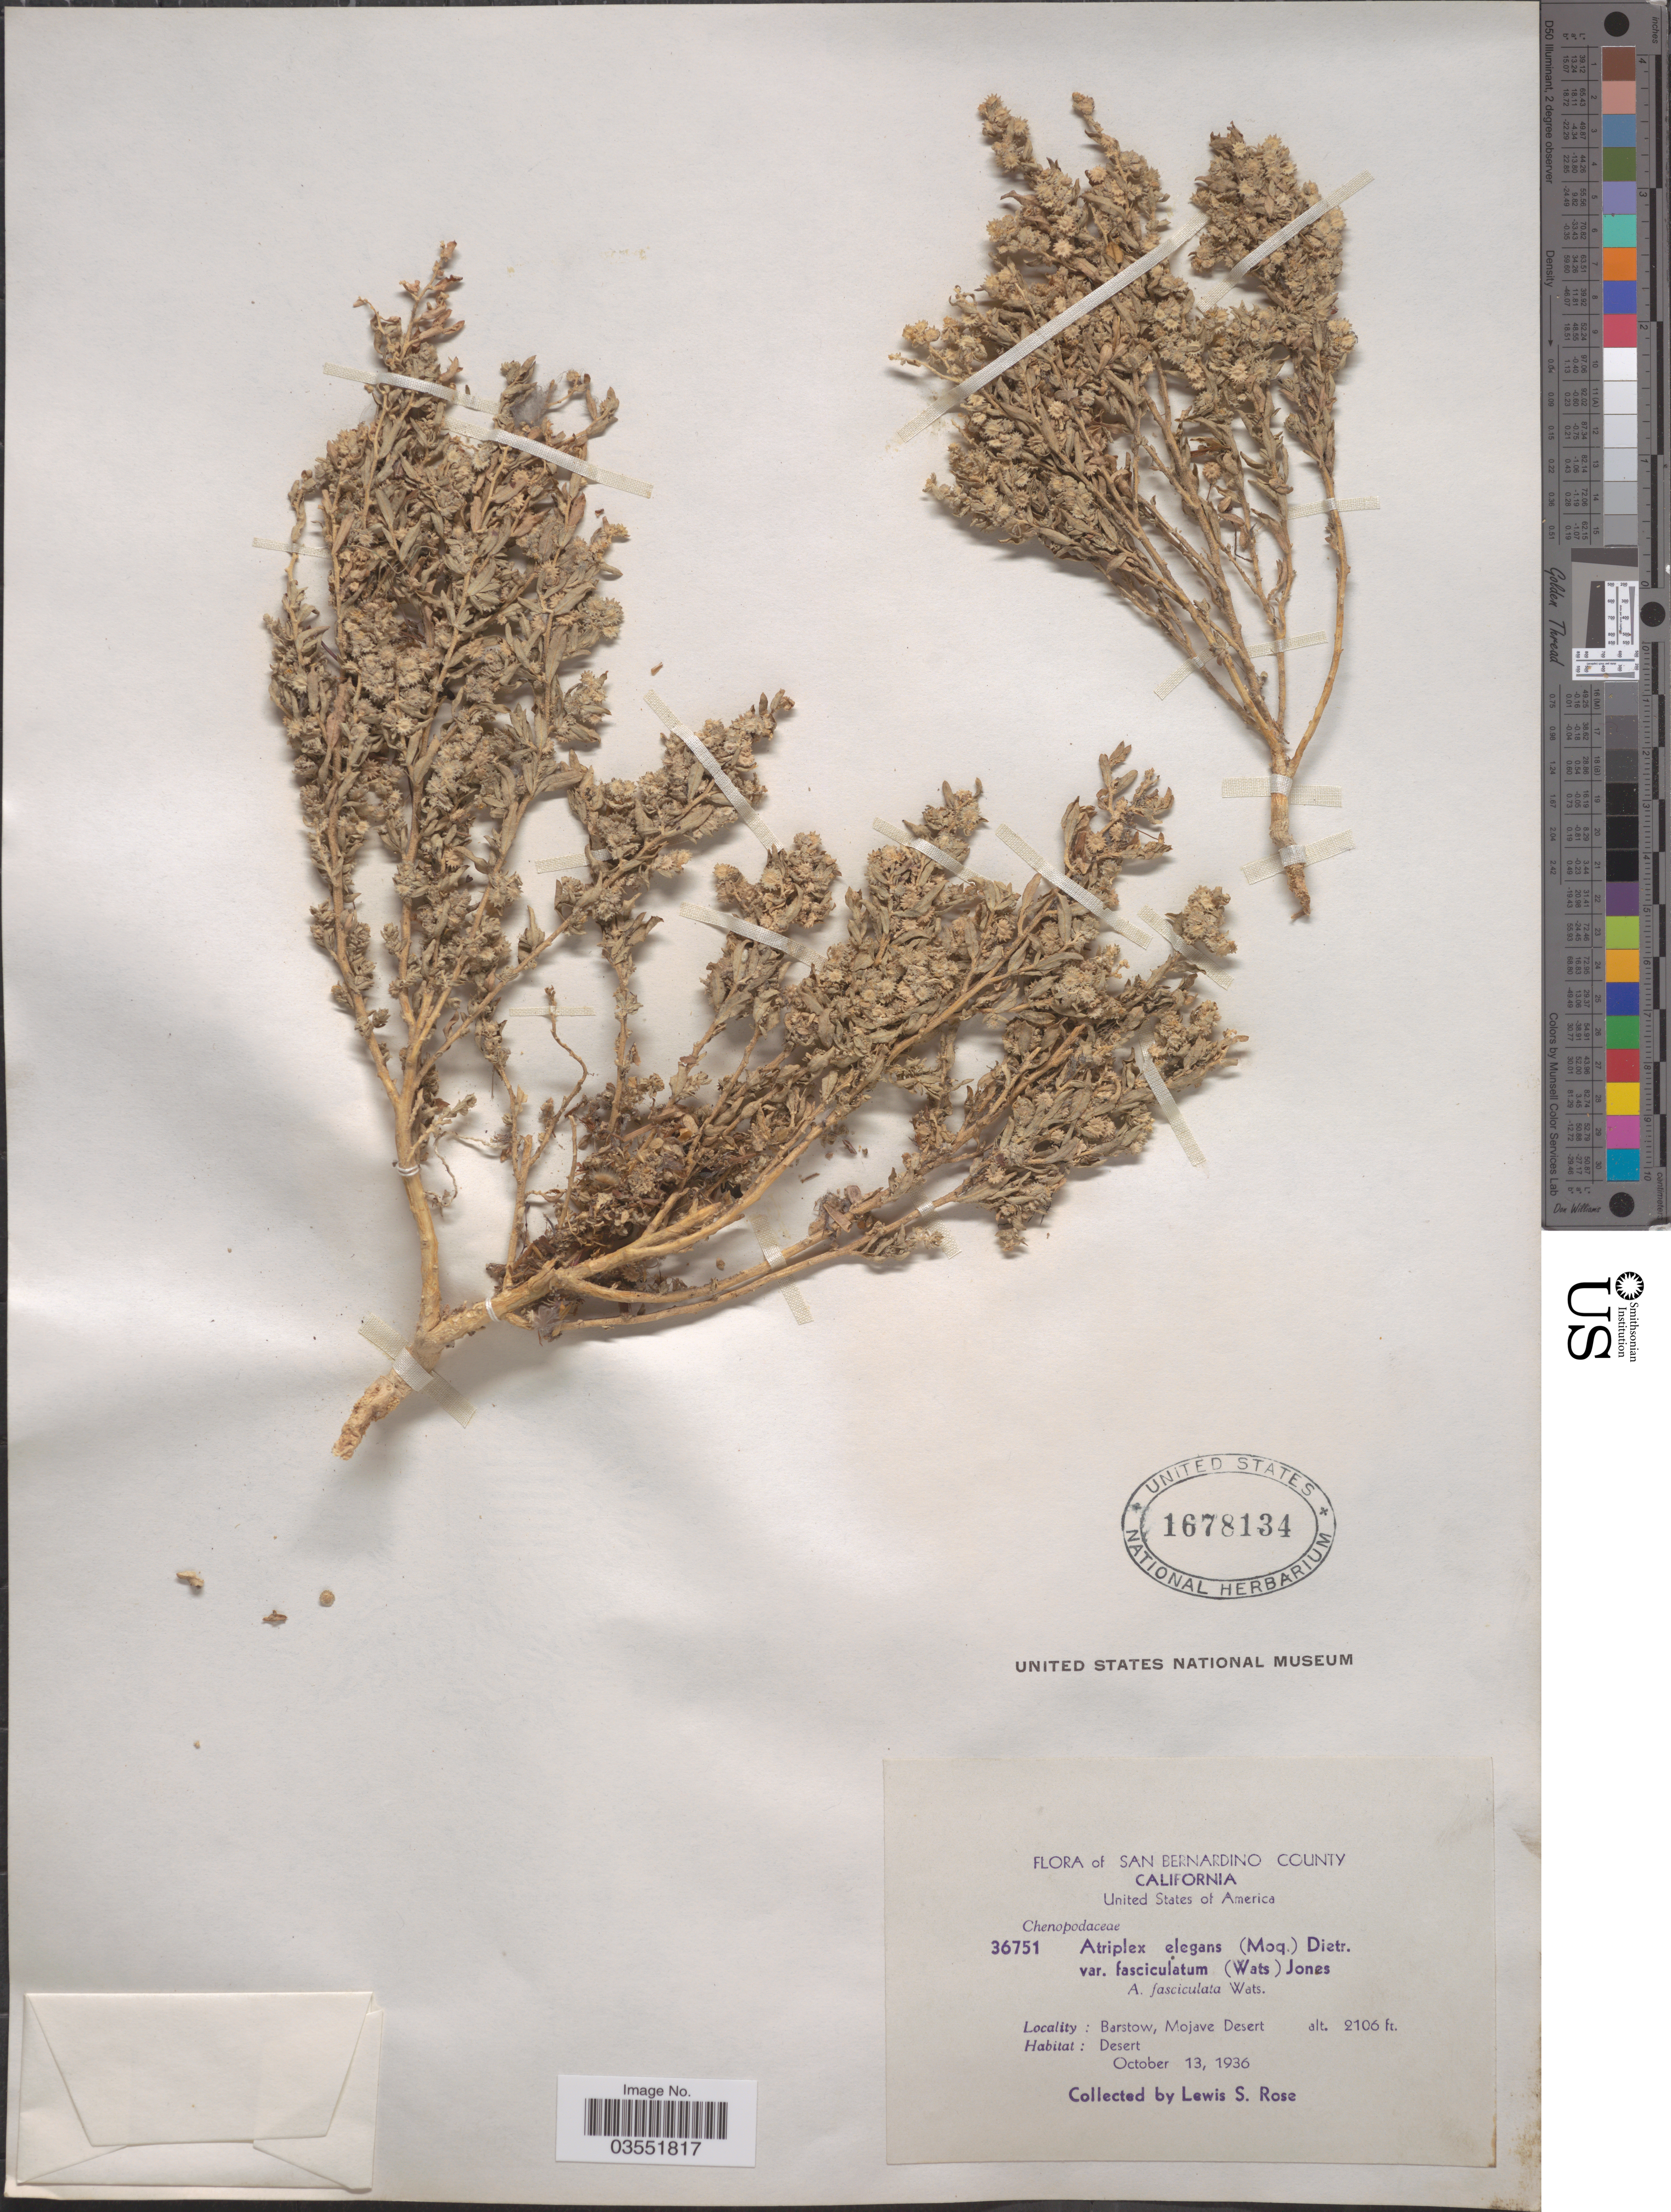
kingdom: Plantae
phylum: Tracheophyta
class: Magnoliopsida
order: Caryophyllales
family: Amaranthaceae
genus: Atriplex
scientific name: Atriplex fasciculata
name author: S. Watson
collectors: L. S. Rose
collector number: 36751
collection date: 1936-10-13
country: United States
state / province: California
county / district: San Bernardino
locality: San Bernardino County. Barstow, Mojave Desert.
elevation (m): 642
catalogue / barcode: US 1678134